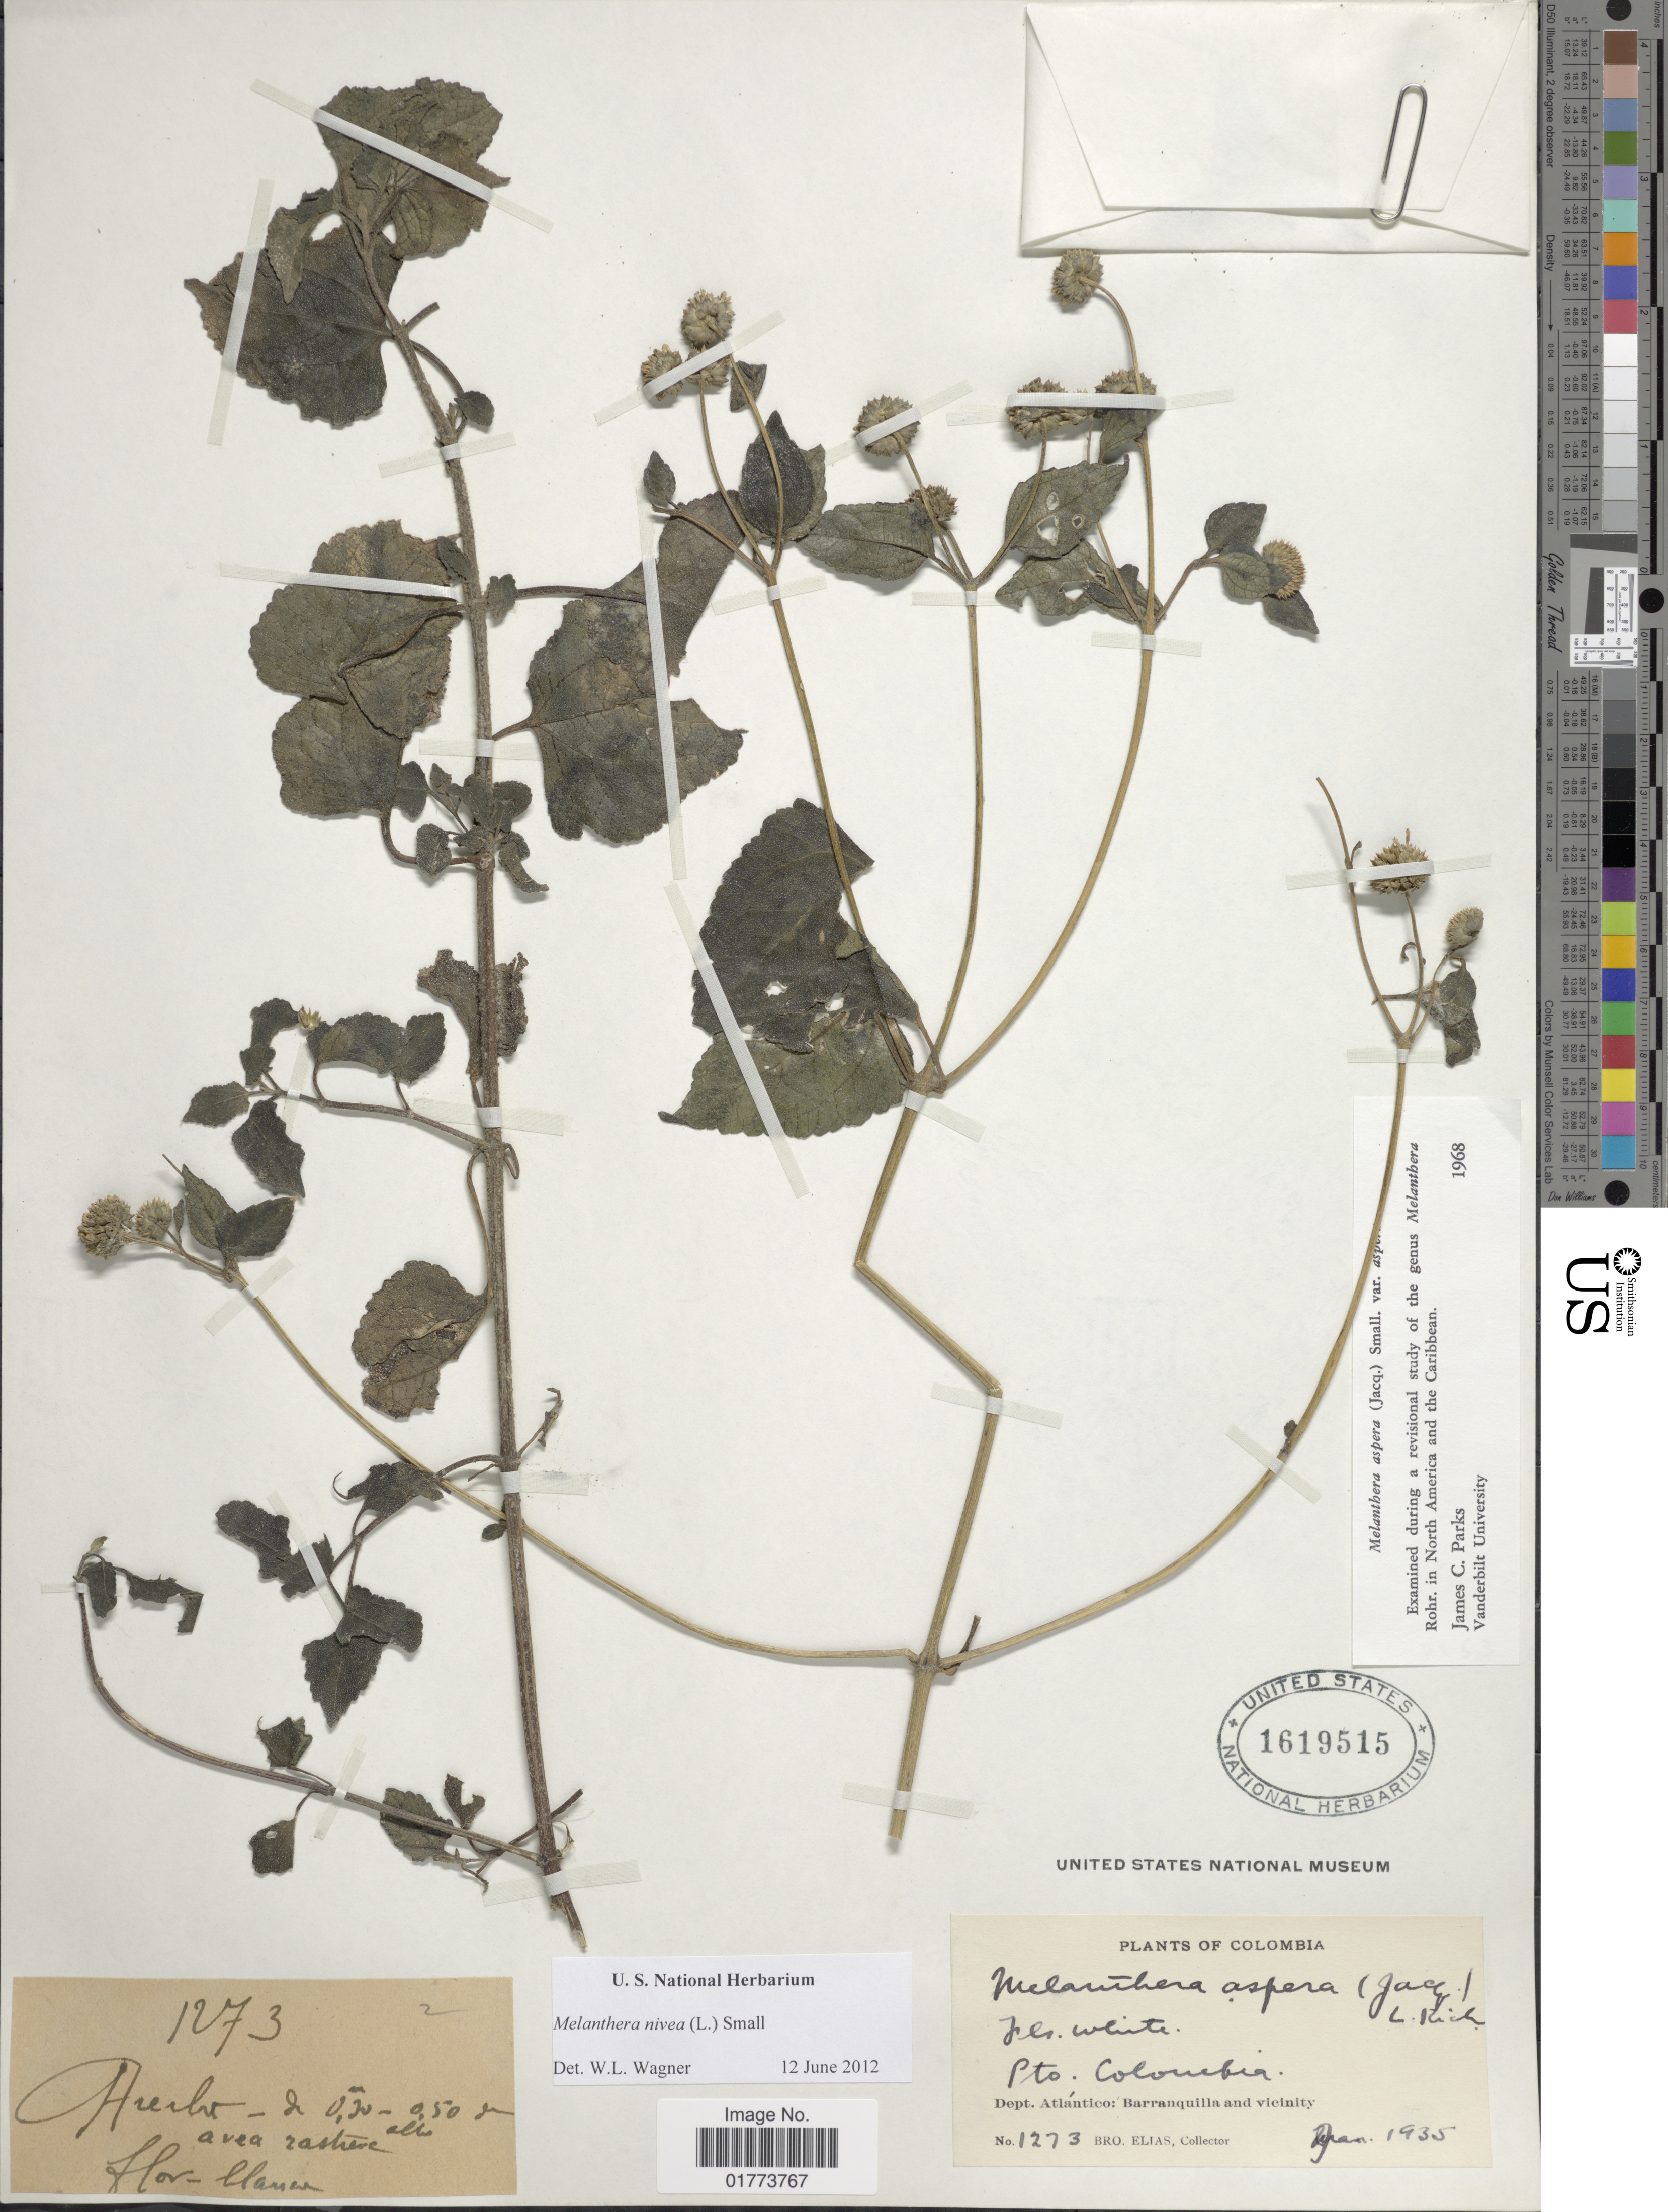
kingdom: Plantae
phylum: Tracheophyta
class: Magnoliopsida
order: Asterales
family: Asteraceae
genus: Melanthera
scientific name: Melanthera nivea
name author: (L.) Small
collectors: Bro. Elias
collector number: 1273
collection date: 1935-01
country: Colombia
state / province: Atlántico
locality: Dept. Atlántico: Barranquilla and vicinity. Pto. Colombia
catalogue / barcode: US 1619515